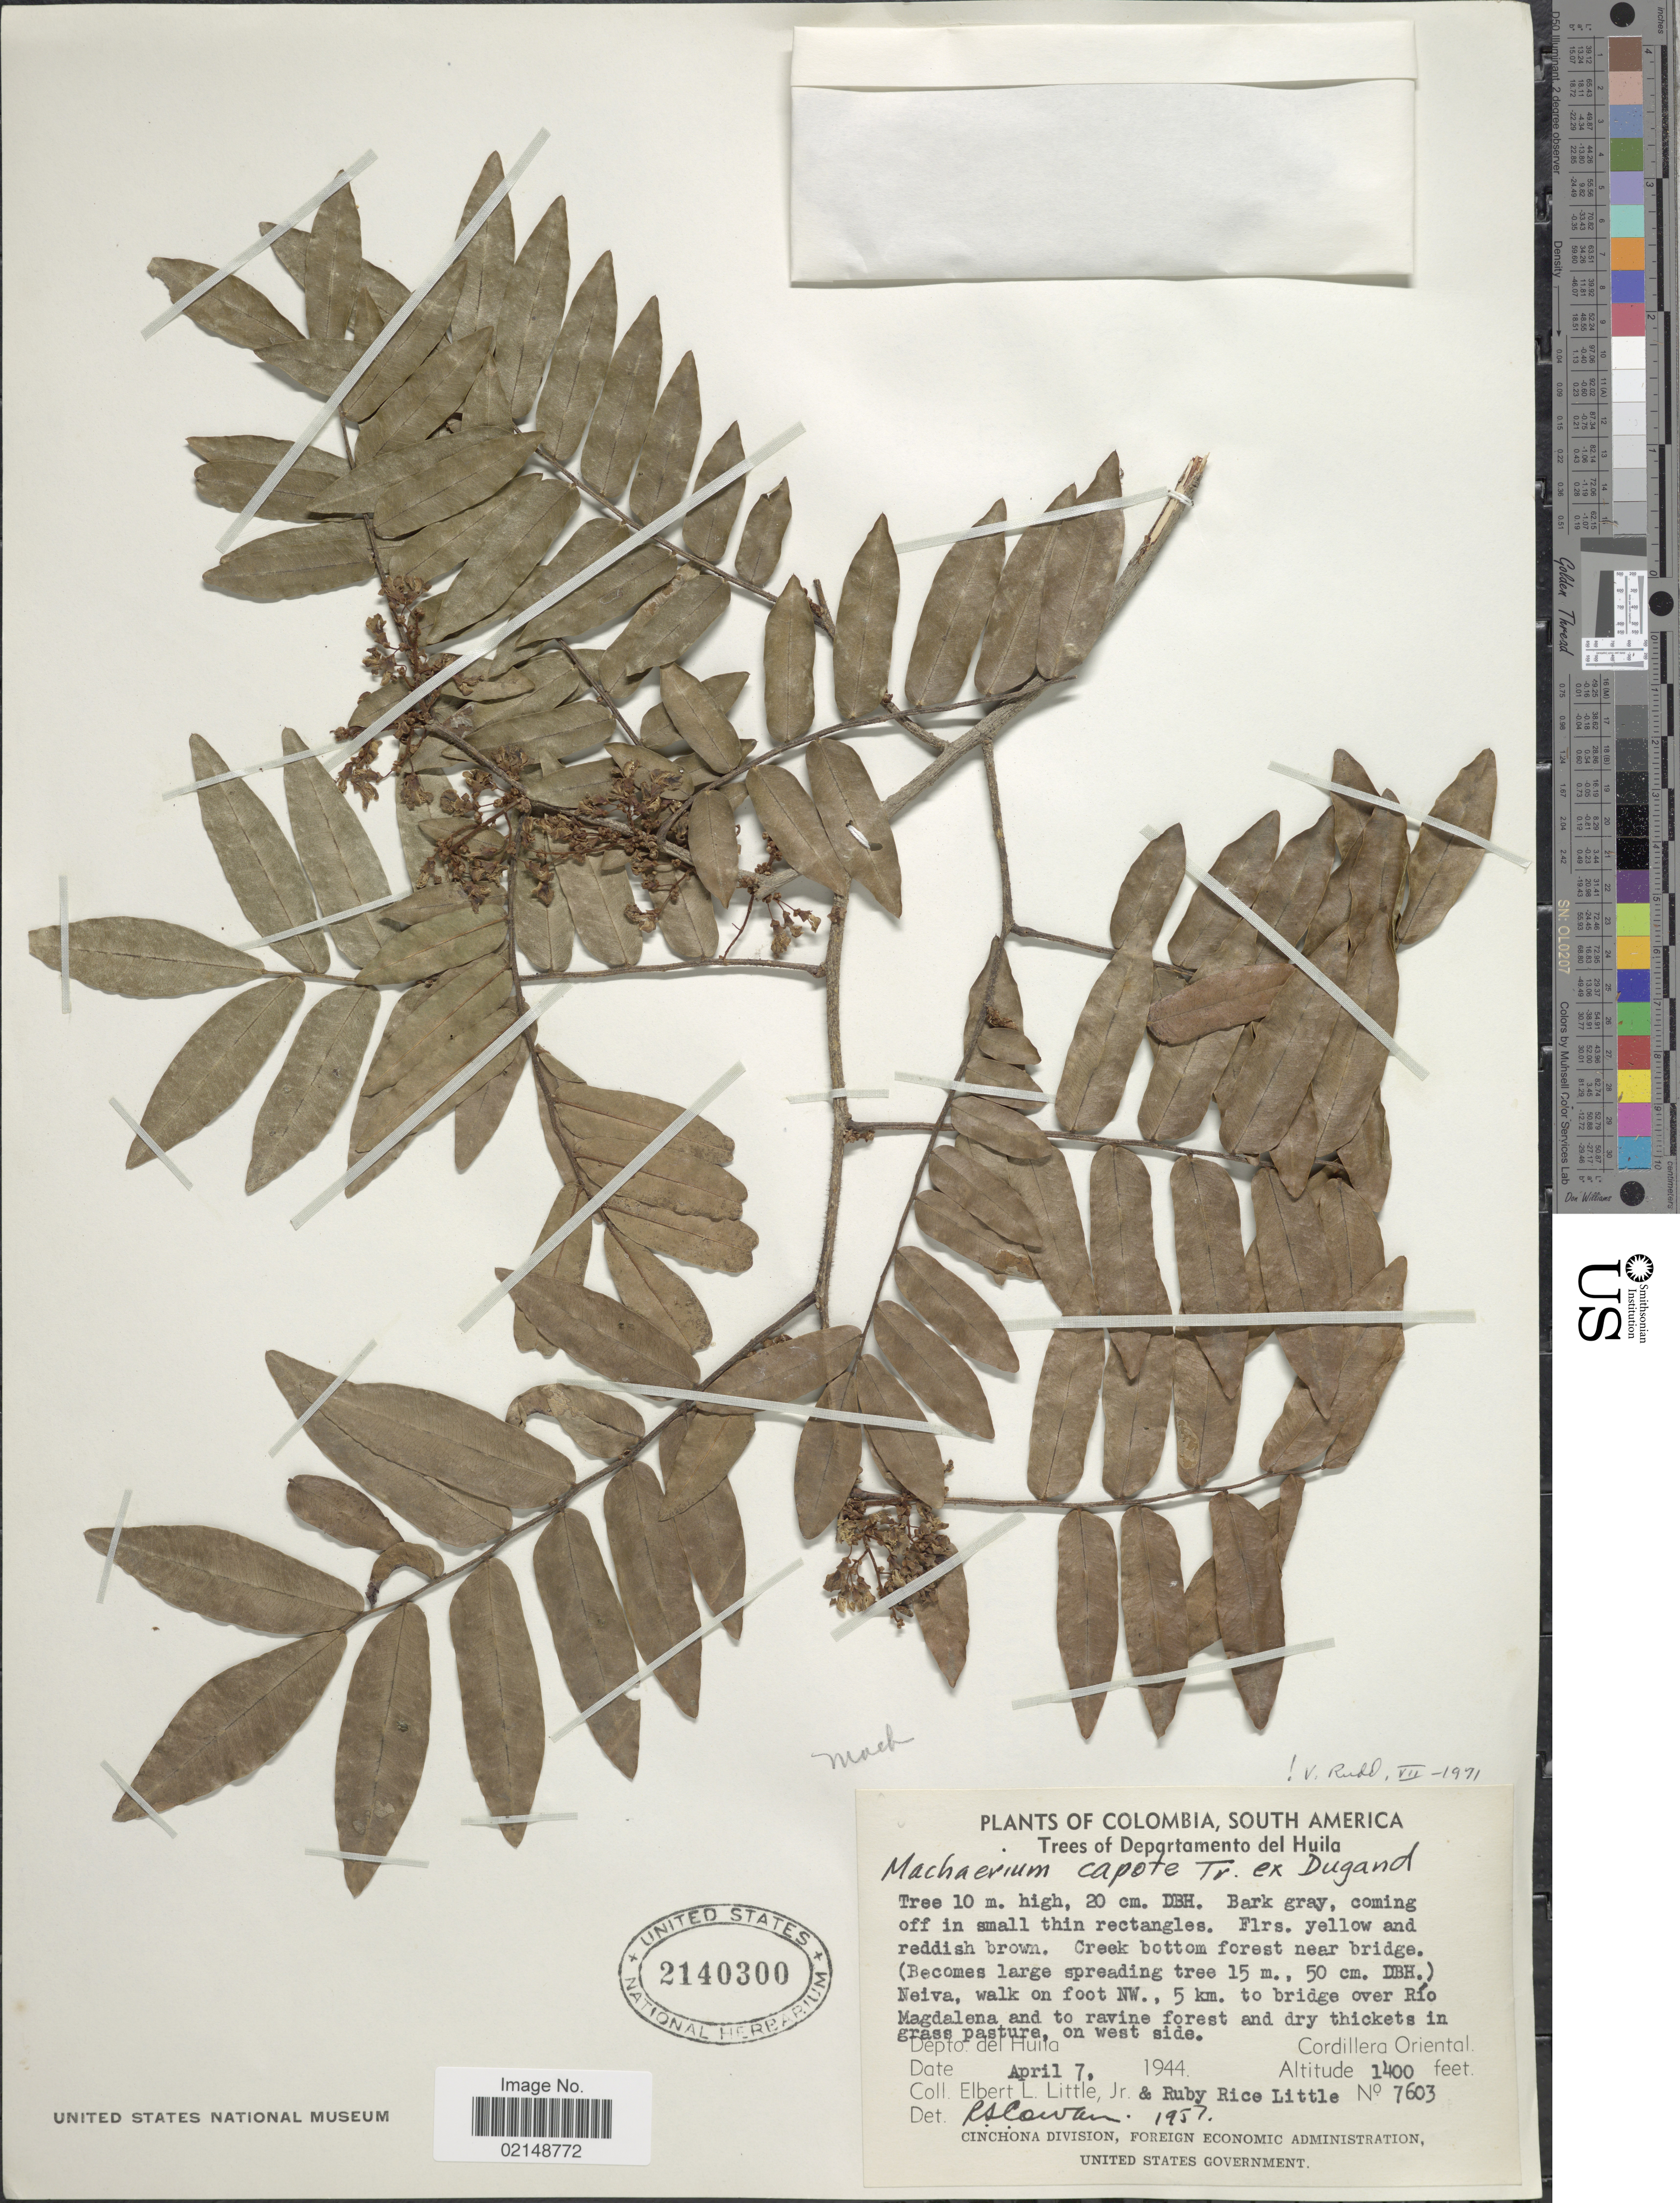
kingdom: Plantae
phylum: Tracheophyta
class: Magnoliopsida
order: Fabales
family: Fabaceae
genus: Machaerium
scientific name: Machaerium capote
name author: Triana ex Dugand G.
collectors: E. L. Little & R. R. Little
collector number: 7603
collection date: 1944-04-07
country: Colombia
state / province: Huila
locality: Neiva, walk on foot NW, 5 km to bridge over Rio Magdalena and to ravine forest, Cordillera Oriental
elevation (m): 427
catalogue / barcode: US 2140300